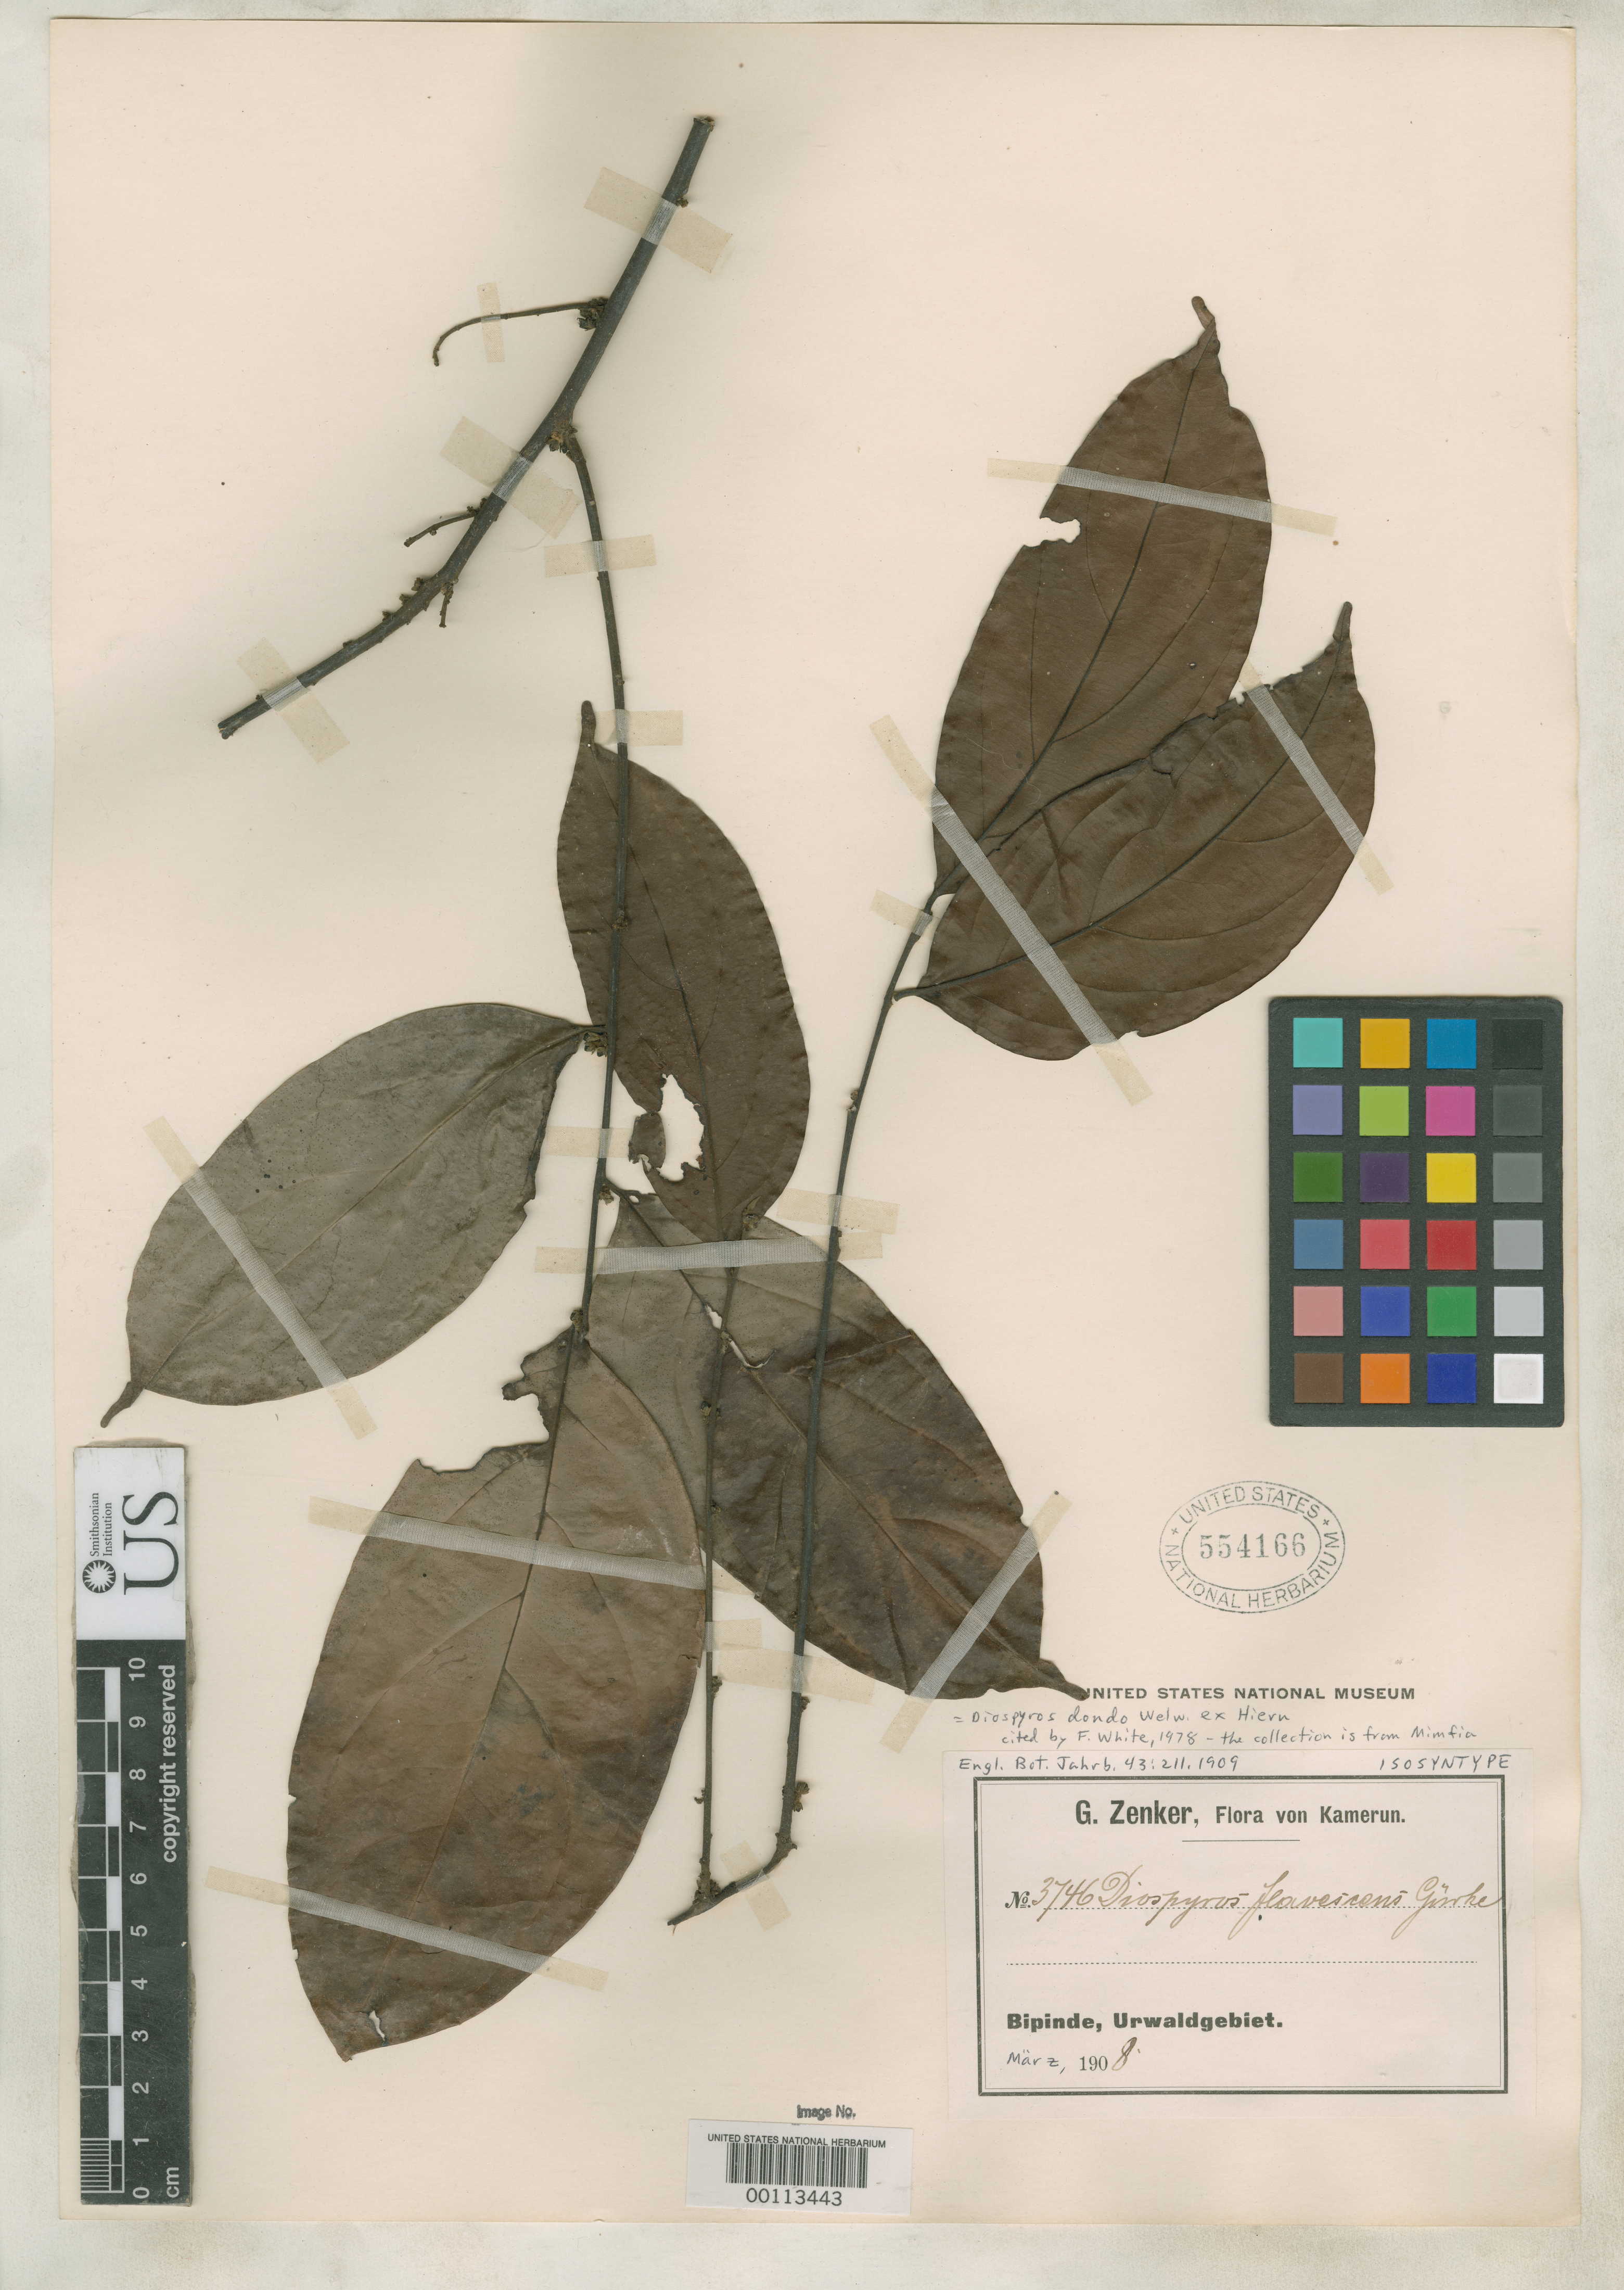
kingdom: Plantae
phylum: Tracheophyta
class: Magnoliopsida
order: Ericales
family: Ebenaceae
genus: Diospyros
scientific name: Diospyros flavescens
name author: Gürke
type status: Isosyntype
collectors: G. A. Zenker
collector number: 3746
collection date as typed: Mar 1908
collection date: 1908-03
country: Cameroon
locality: Bipinde, Urwaldgebiet.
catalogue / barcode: US 554166